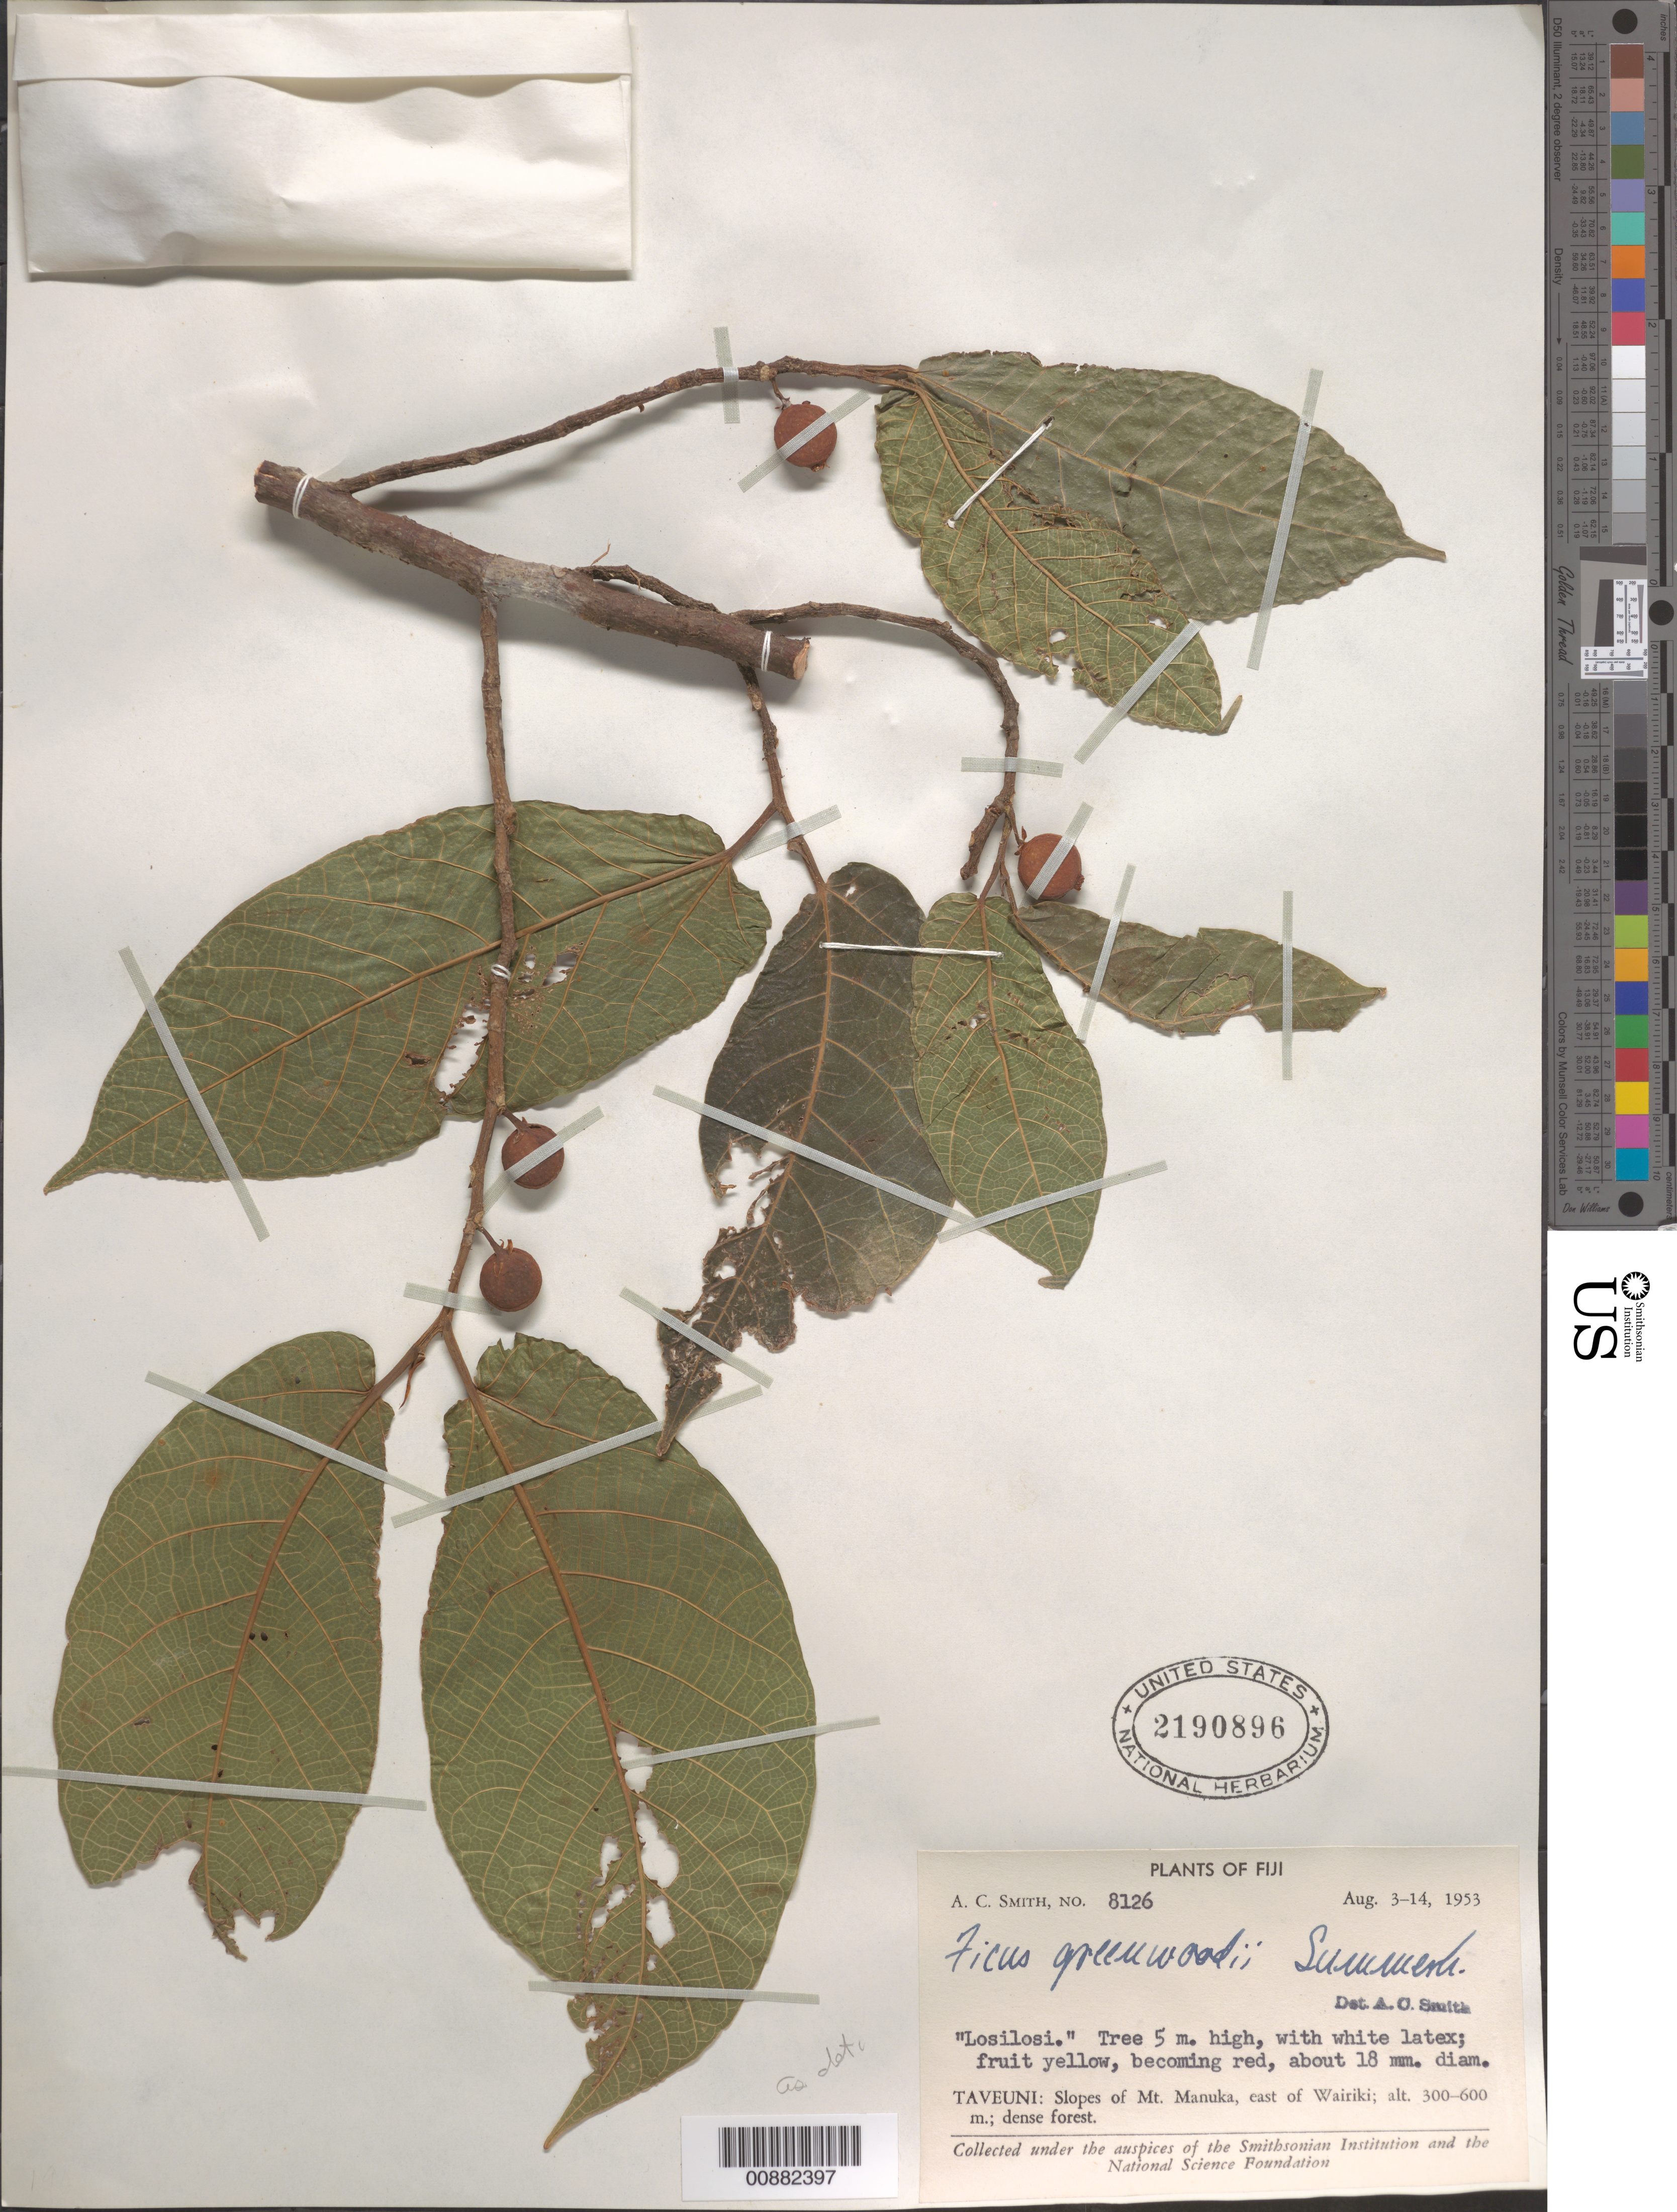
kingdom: Plantae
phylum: Tracheophyta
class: Magnoliopsida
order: Rosales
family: Moraceae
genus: Ficus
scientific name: Ficus greenwoodii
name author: Summerh.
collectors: C. A. Smith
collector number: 8126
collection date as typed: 03 Aug 1953 to 14 Aug 1953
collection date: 1953-08-03/1953-08-14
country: Fiji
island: Taveuni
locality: Slopes of Mt. Manuka, E of Wiriki.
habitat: Dense forest.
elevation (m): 300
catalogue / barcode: US 2190896